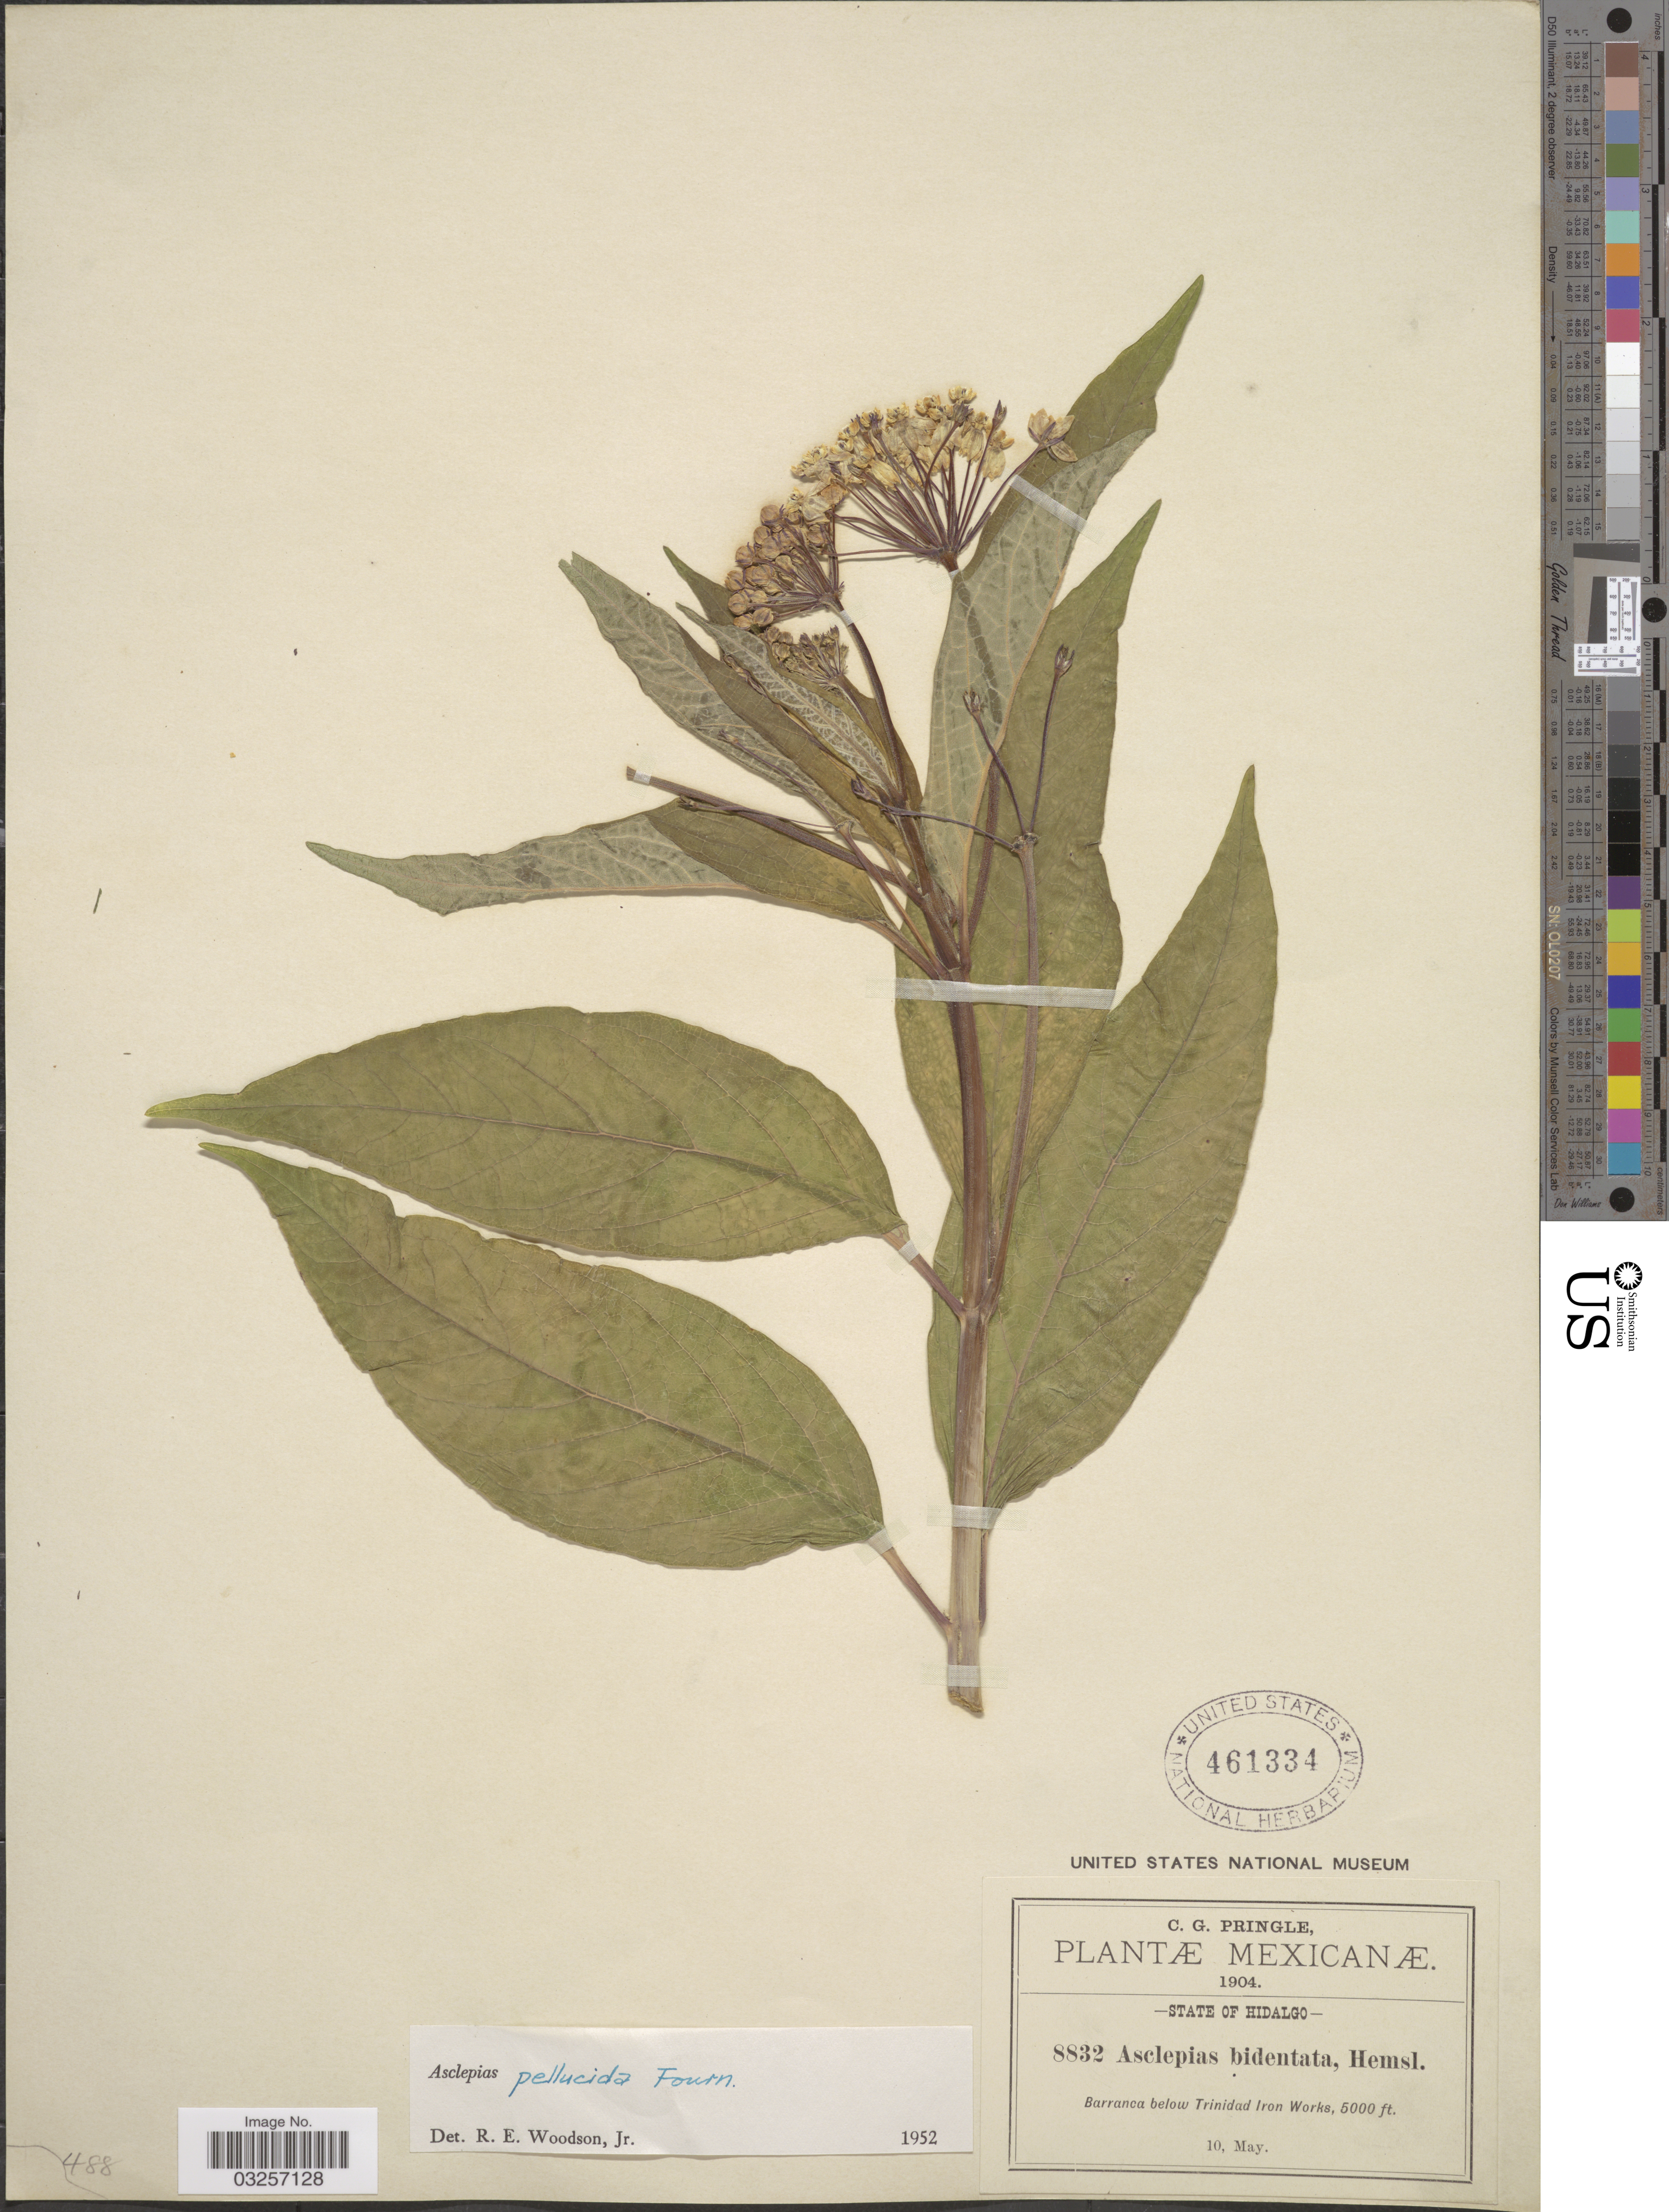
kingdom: Plantae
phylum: Tracheophyta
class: Magnoliopsida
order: Gentianales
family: Apocynaceae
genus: Asclepias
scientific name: Asclepias pellucida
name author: E. Fourn.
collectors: C. G. Pringle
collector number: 8832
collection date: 1904-05-10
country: Mexico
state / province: Hidalgo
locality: Barranca below Trinidad Iron Works.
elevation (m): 1524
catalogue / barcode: US 461334